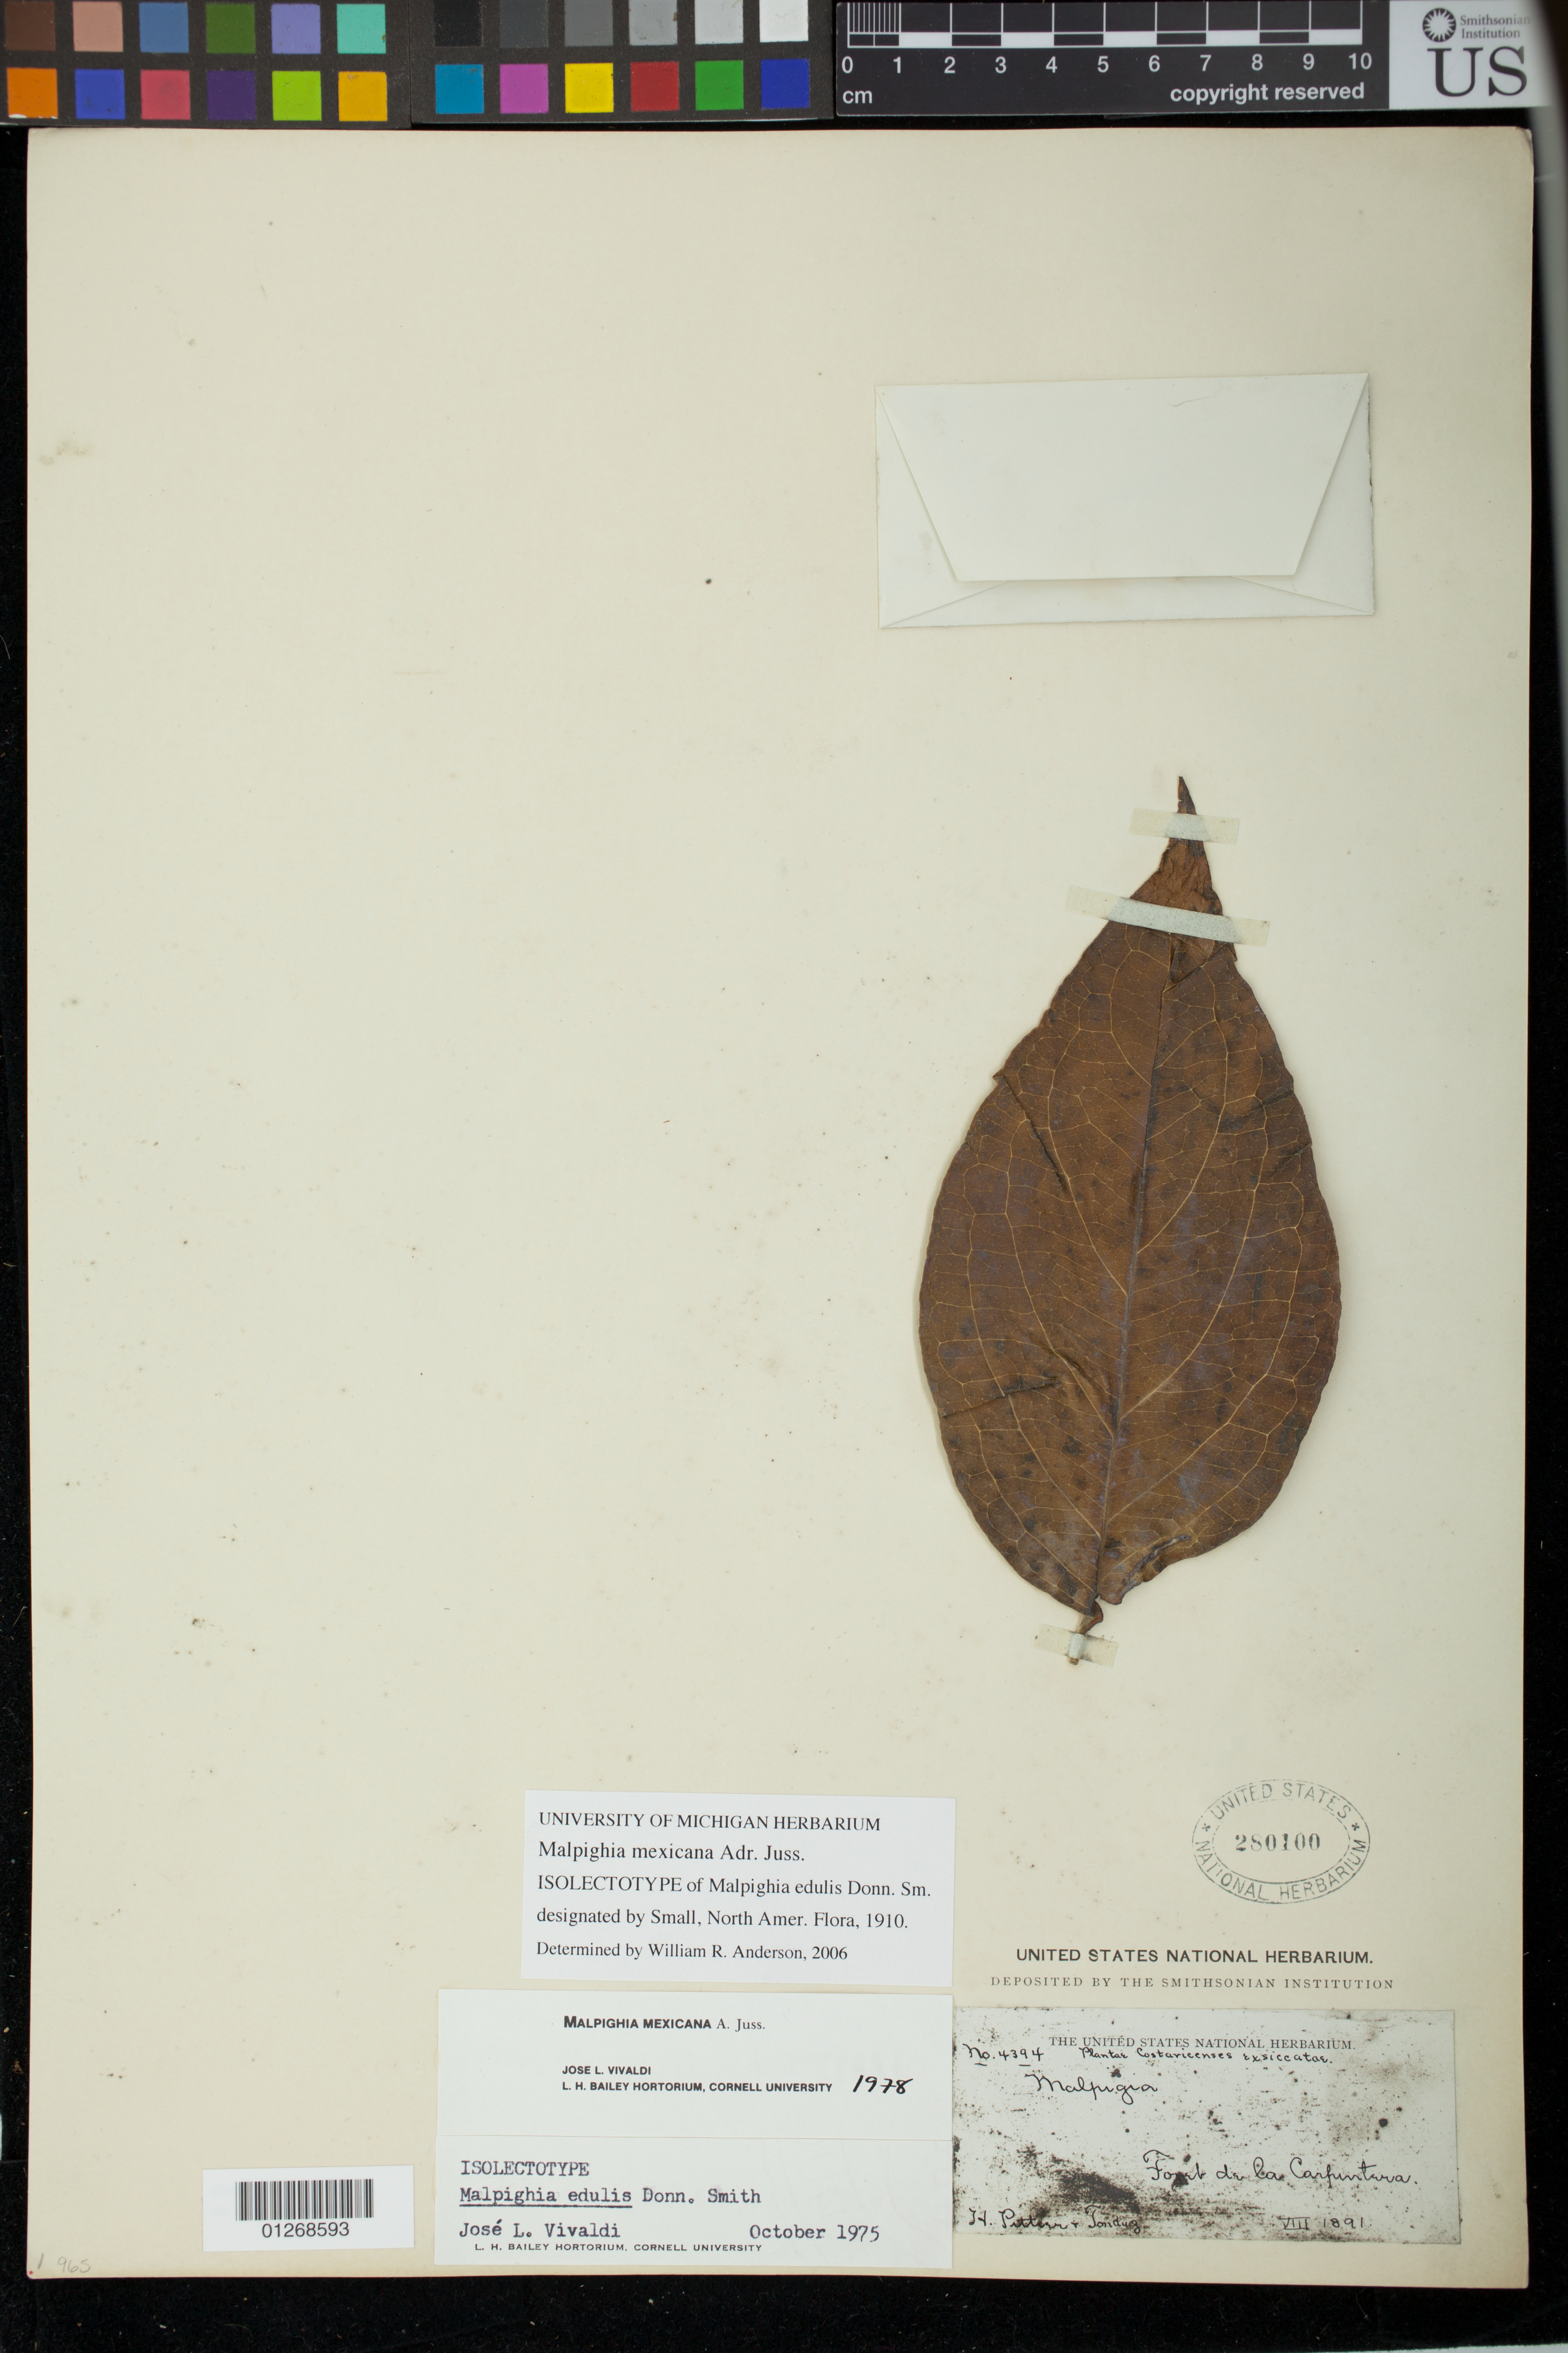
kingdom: Plantae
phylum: Tracheophyta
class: Magnoliopsida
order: Malpighiales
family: Malpighiaceae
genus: Malpighia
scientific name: Malpighia edulis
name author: Donn. Sm.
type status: Lectotype; Syntype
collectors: H. F. Pittier & A. Tonduz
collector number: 4394 [=JDS 8096]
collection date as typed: Aug 1891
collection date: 1891-08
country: Costa Rica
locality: La Carpintera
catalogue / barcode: US 280100